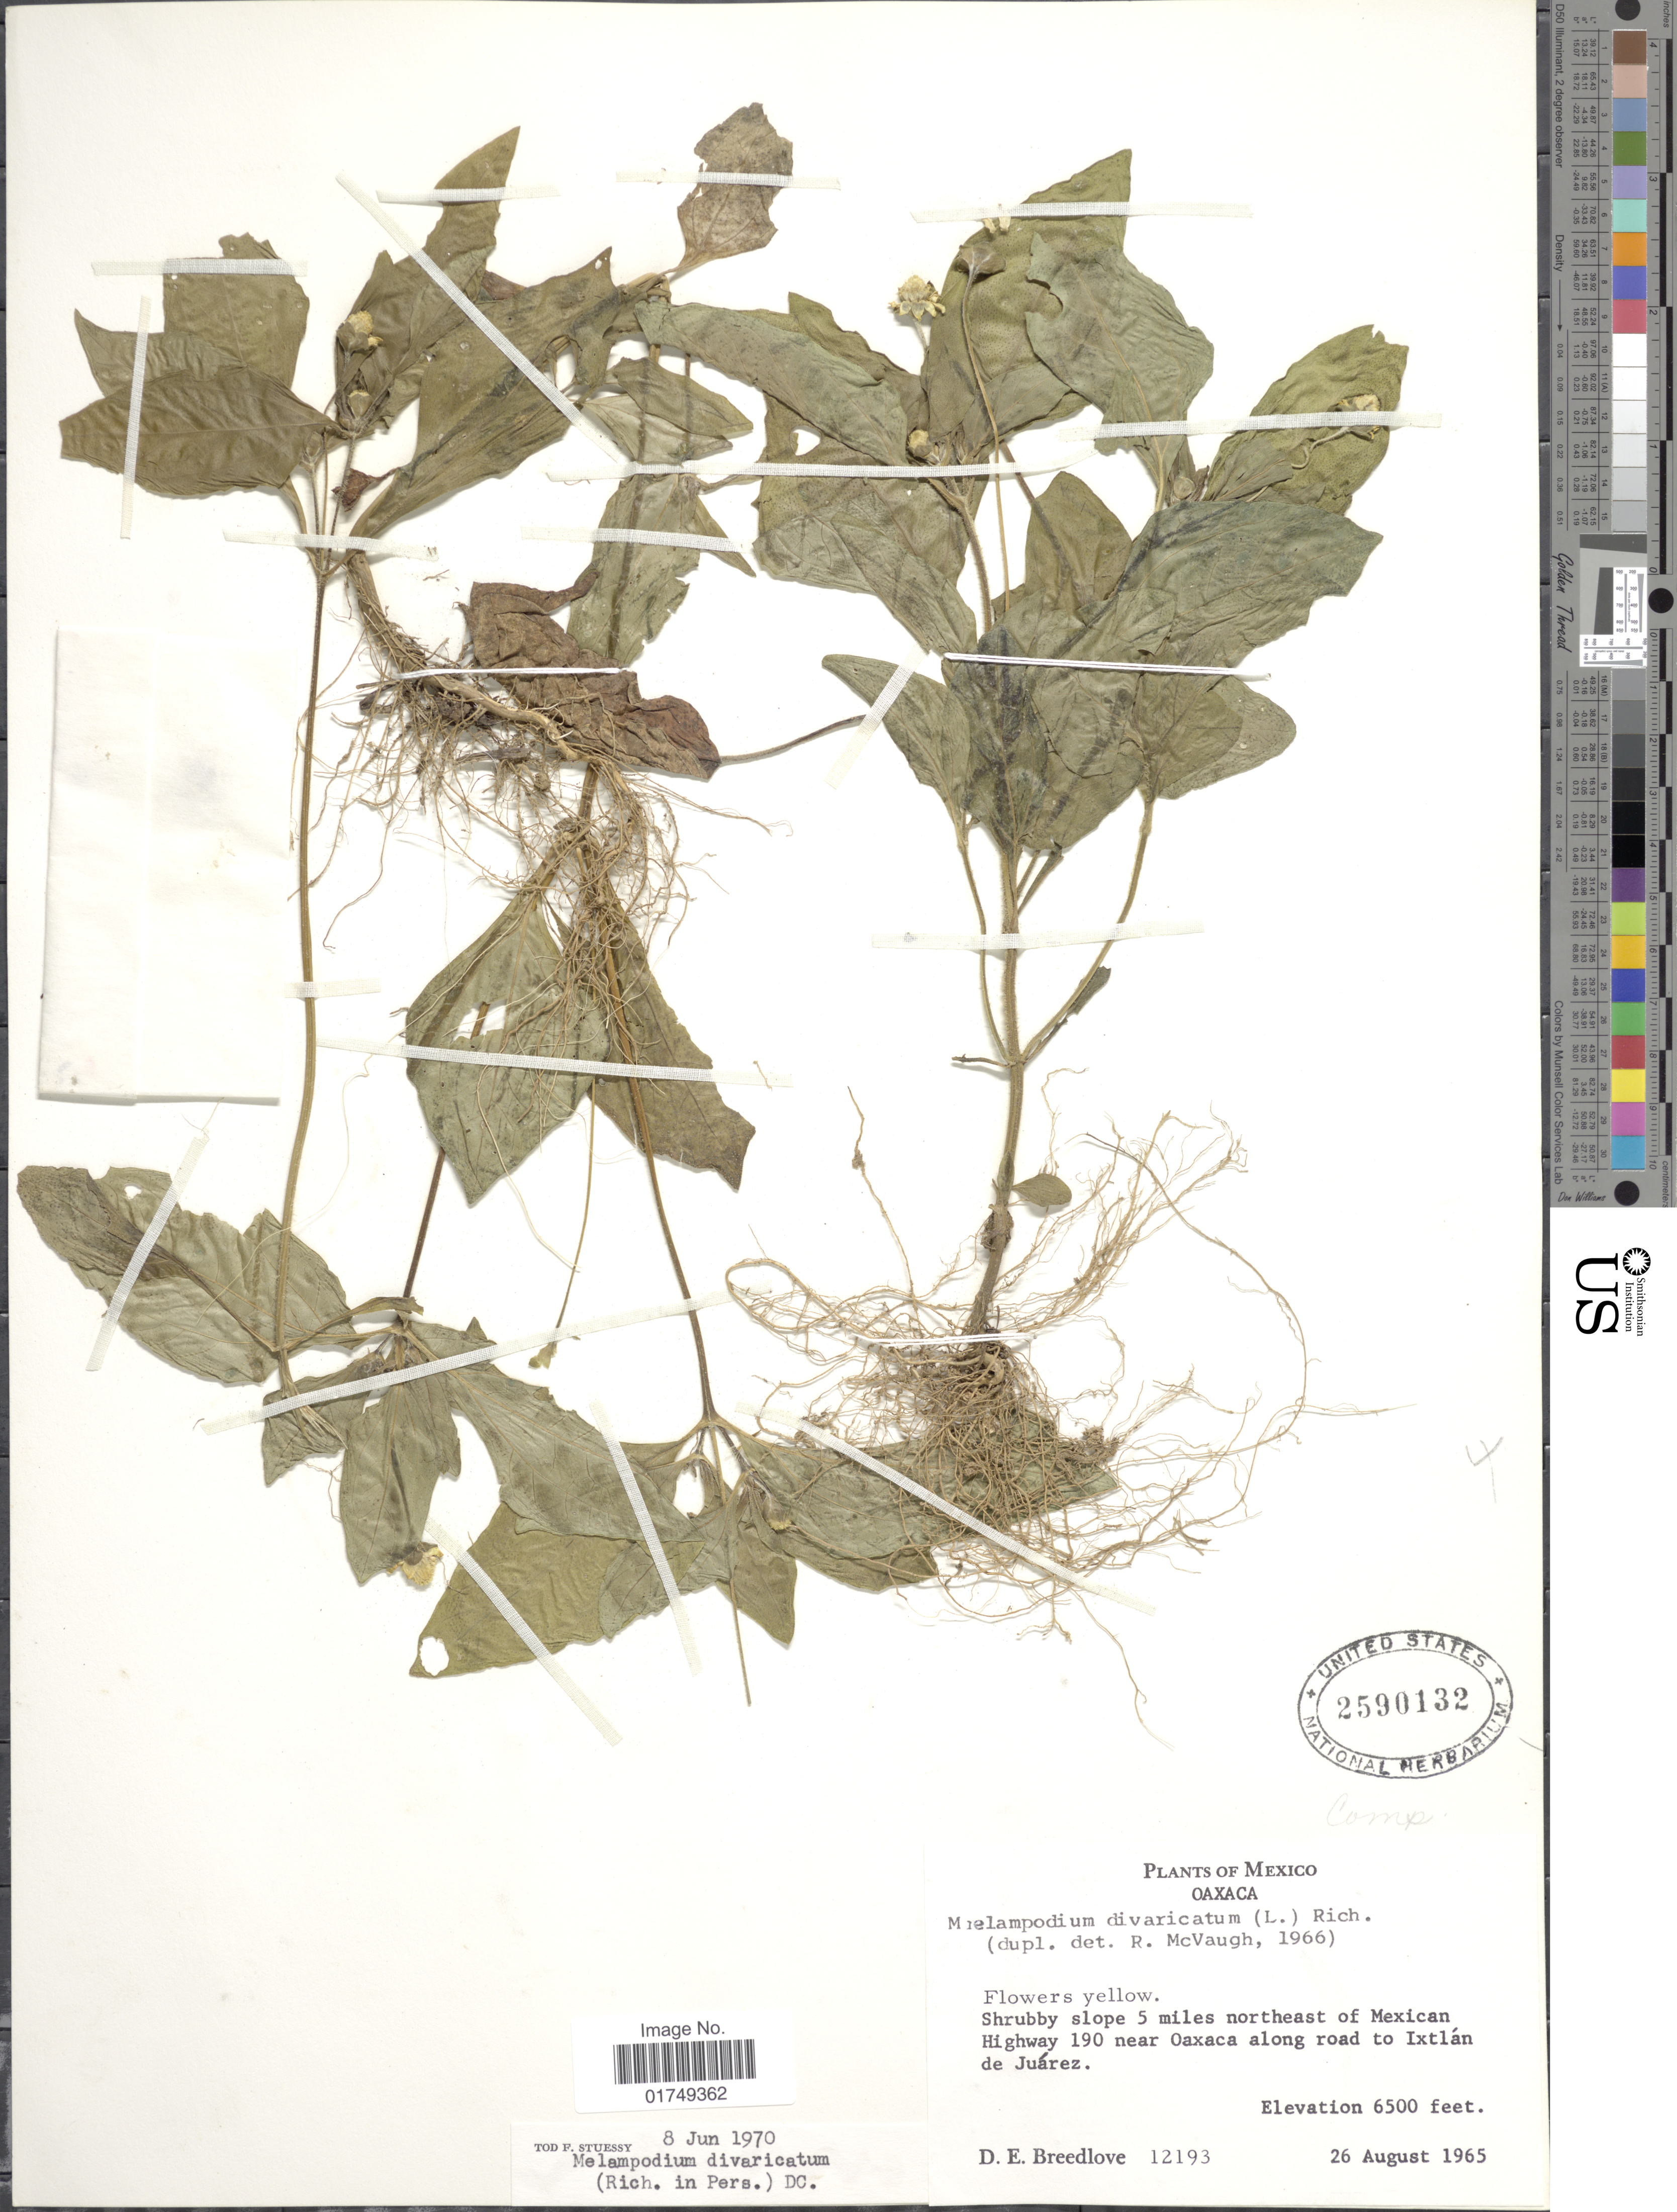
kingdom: Plantae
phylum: Tracheophyta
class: Magnoliopsida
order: Asterales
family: Asteraceae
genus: Melampodium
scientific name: Melampodium divaricatum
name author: (Rich.) DC.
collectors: D. E. Breedlove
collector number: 12193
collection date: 1965-08-26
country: Mexico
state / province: Oaxaca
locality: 5 miles northeast of Mexican Highway 190 near Oaxaca along road to Ixtlan de Juarez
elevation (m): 1981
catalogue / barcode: US 2590132